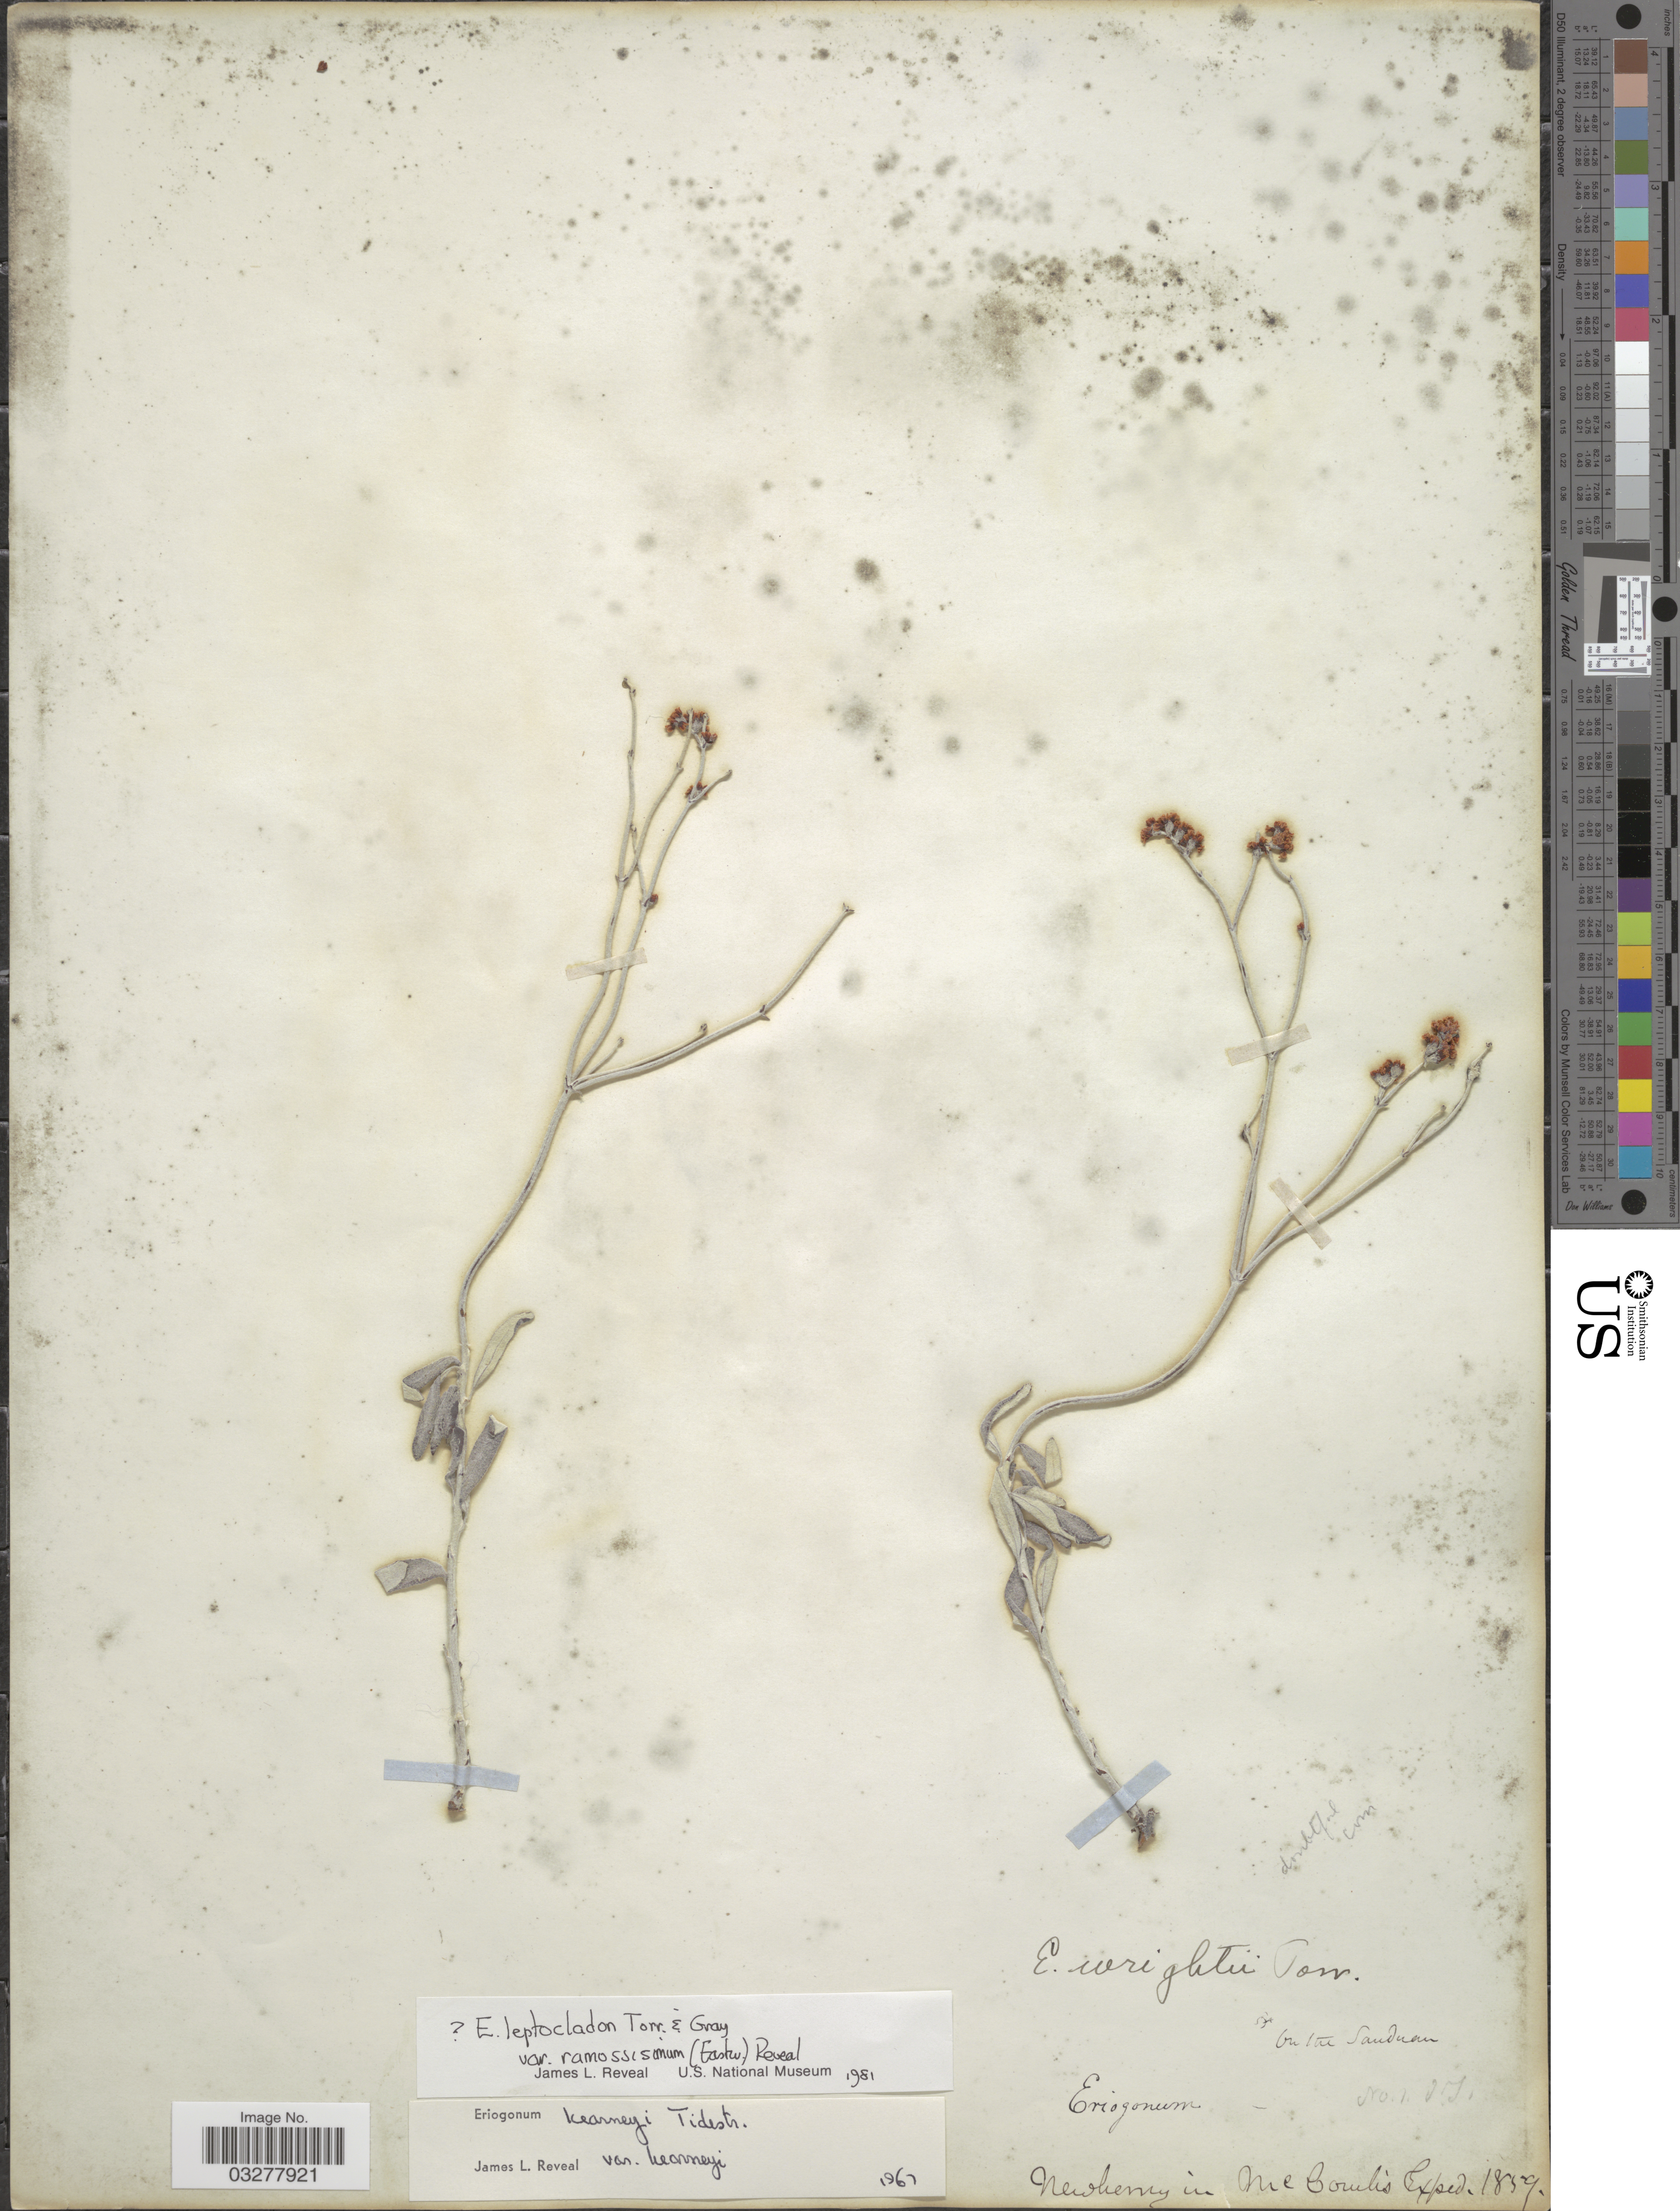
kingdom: Plantae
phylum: Tracheophyta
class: Magnoliopsida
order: Caryophyllales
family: Polygonaceae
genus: Eriogonum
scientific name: Eriogonum leptocladon var. ramosissimum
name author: (Eastw.) Reveal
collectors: McComlis Exped. 1859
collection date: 1859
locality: On the Sanduan [interpreted].